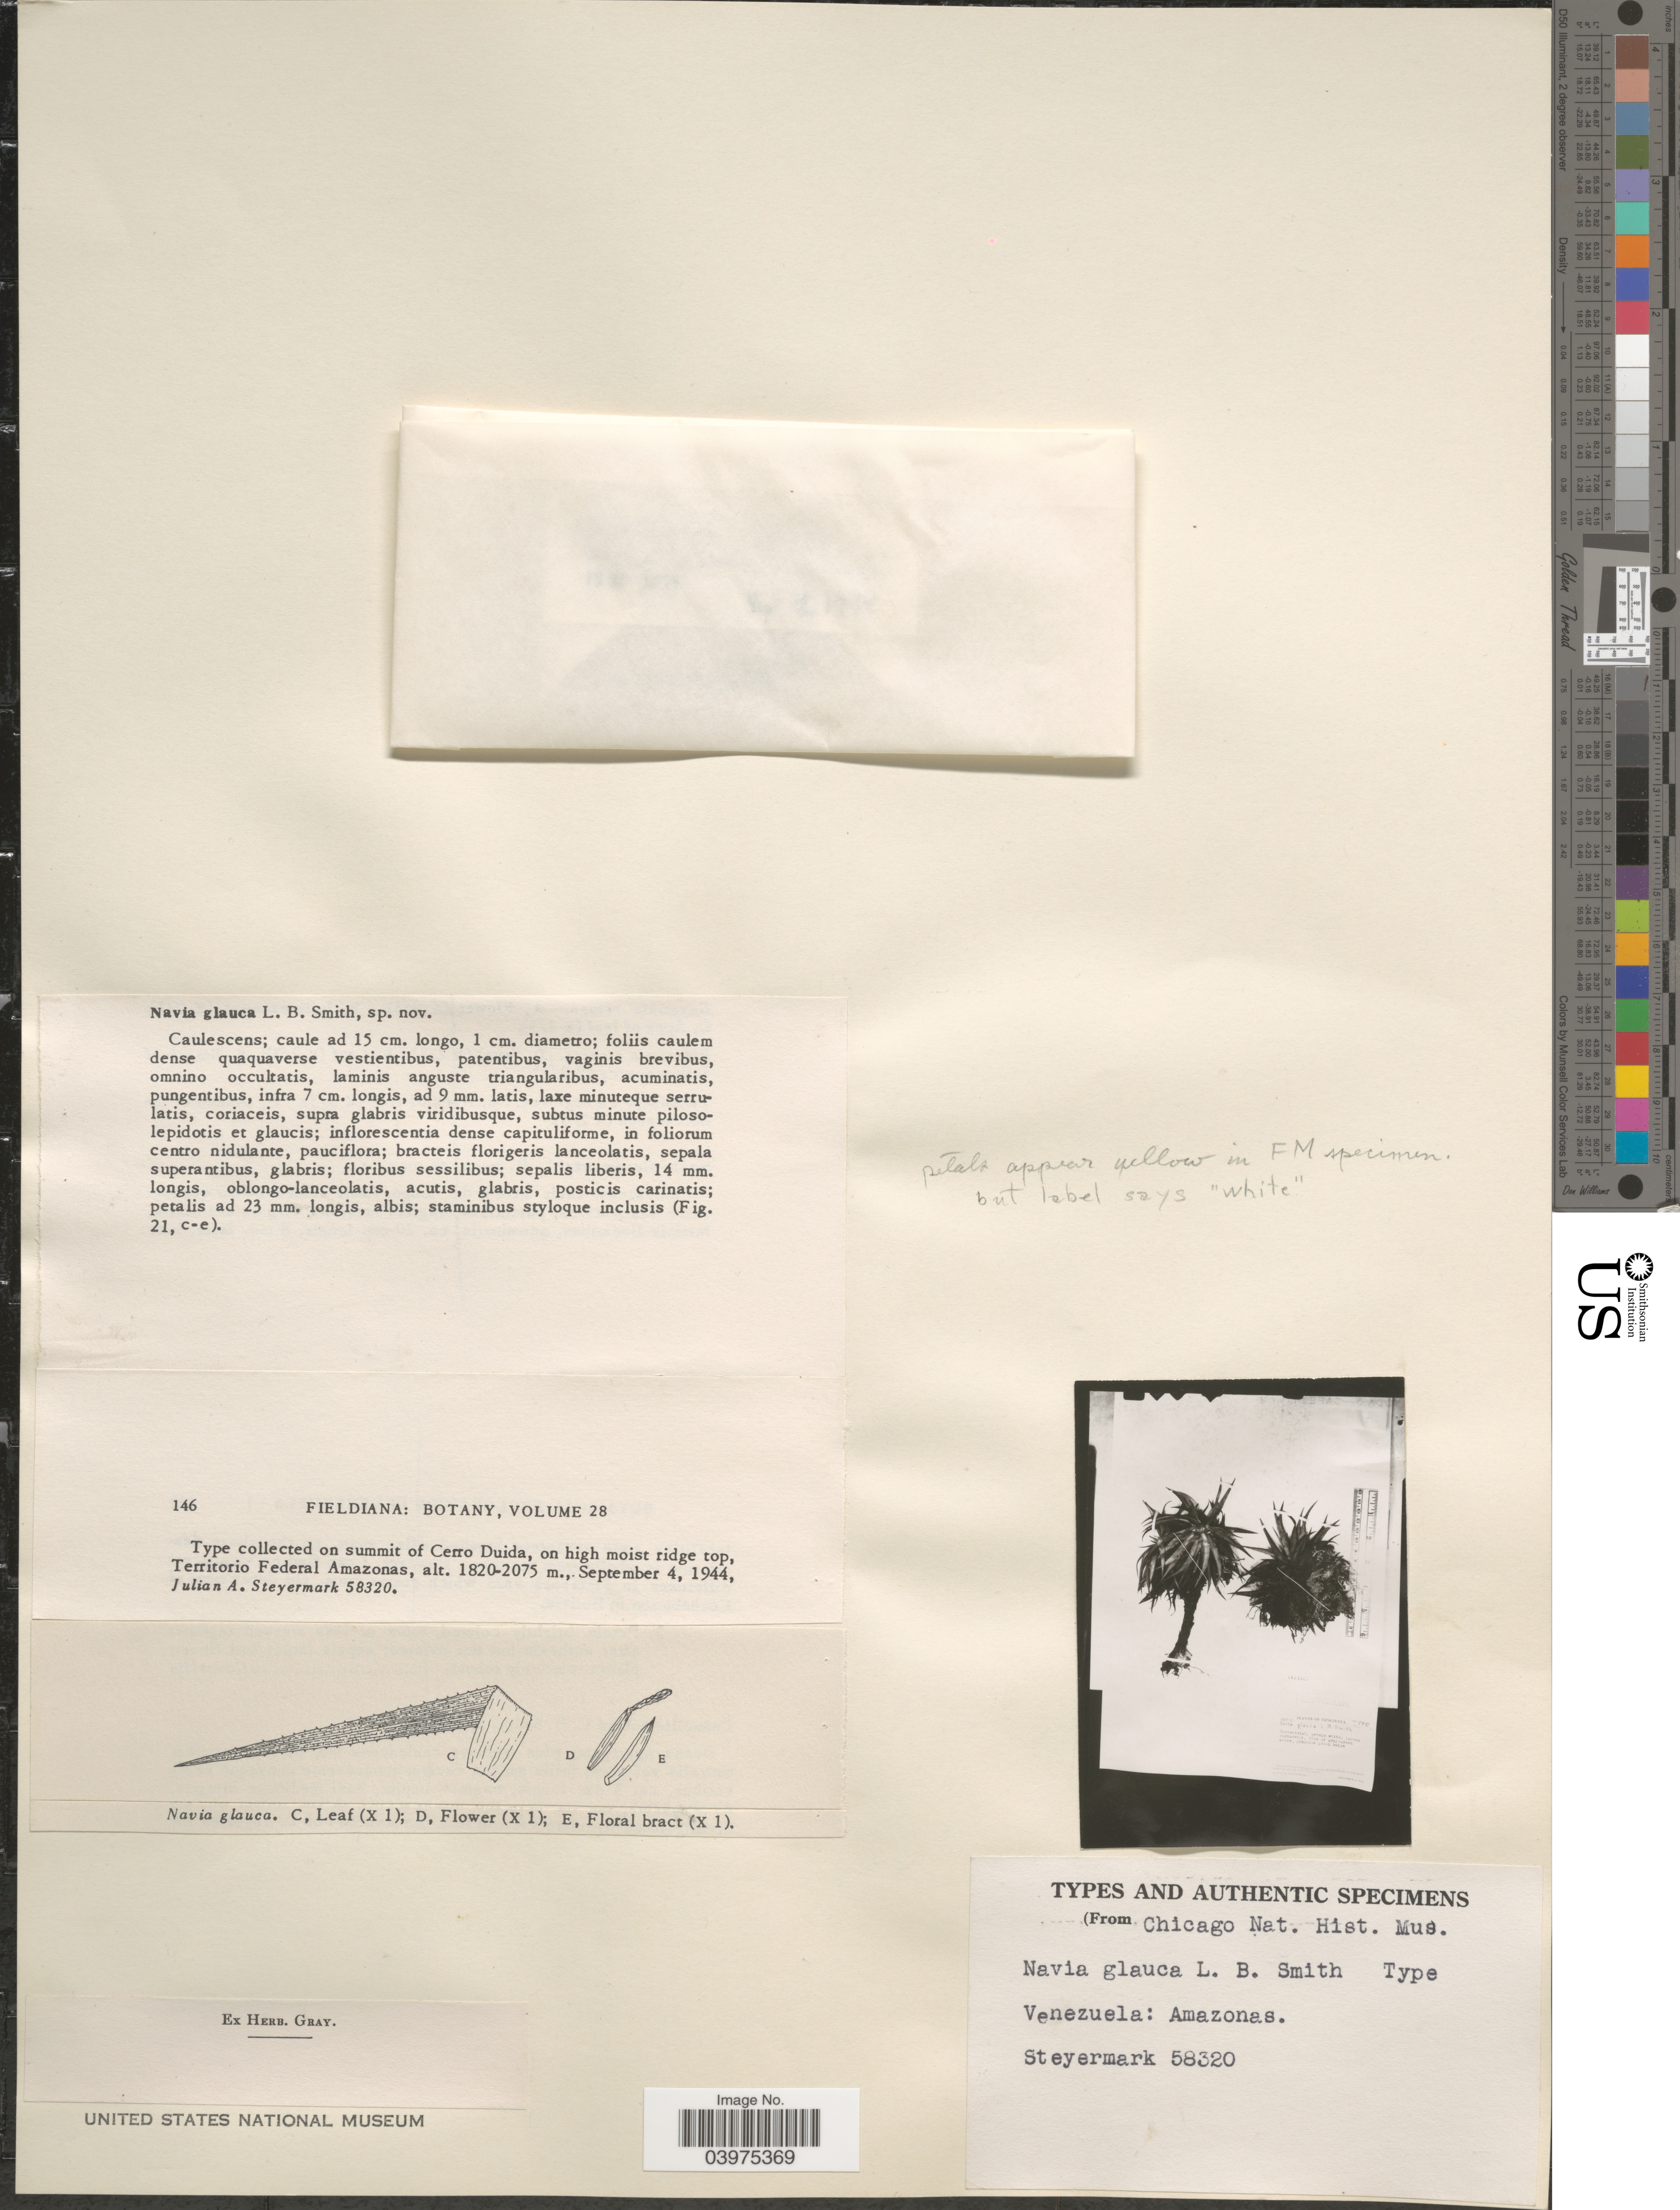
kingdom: Plantae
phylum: Tracheophyta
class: Liliopsida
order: Poales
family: Bromeliaceae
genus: Navia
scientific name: Navia glauca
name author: L.B. Sm.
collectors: Steyermark, --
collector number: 58320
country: Venezuela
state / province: Amazonas